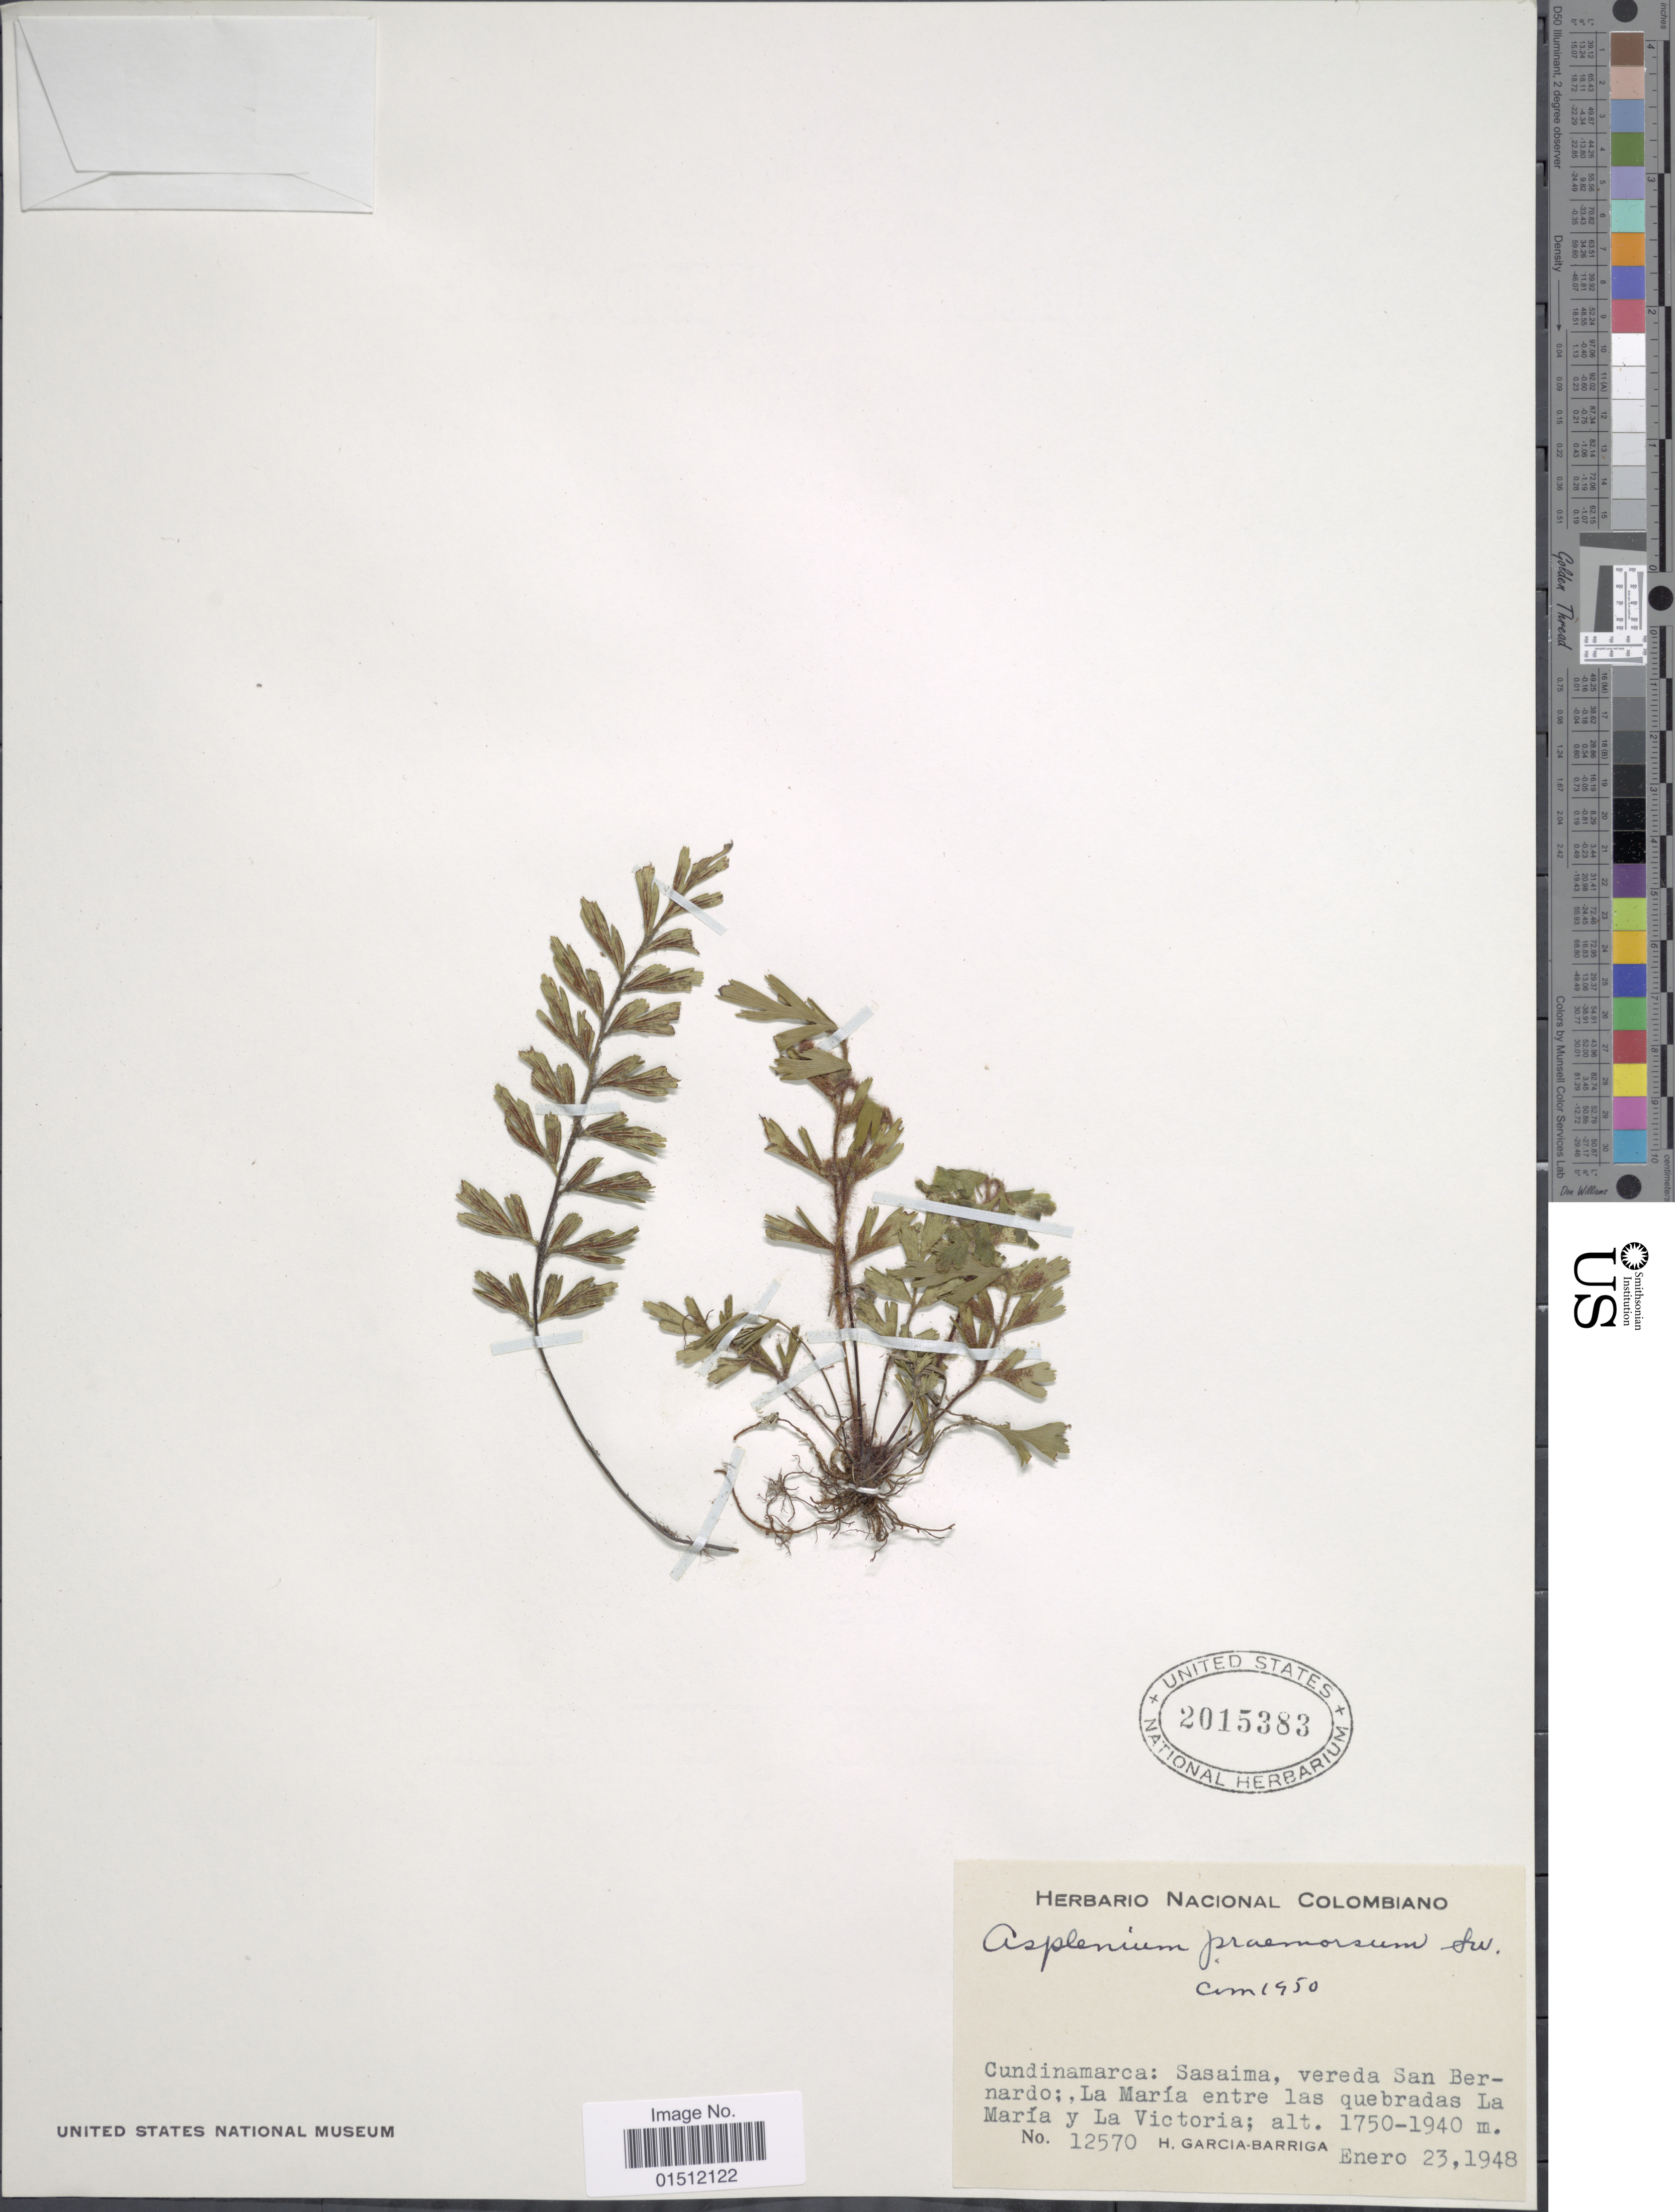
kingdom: Plantae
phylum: Tracheophyta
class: Polypodiopsida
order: Polypodiales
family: Aspleniaceae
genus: Asplenium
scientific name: Asplenium praemorsum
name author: Sw.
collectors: H. García Barriga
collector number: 12570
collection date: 1948-01-23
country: Colombia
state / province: Cundinamarca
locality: Sasaima, verda San Bernardo:La Maria entre las quebradas La Maria y La Victoria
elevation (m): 1750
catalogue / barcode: US 2015383